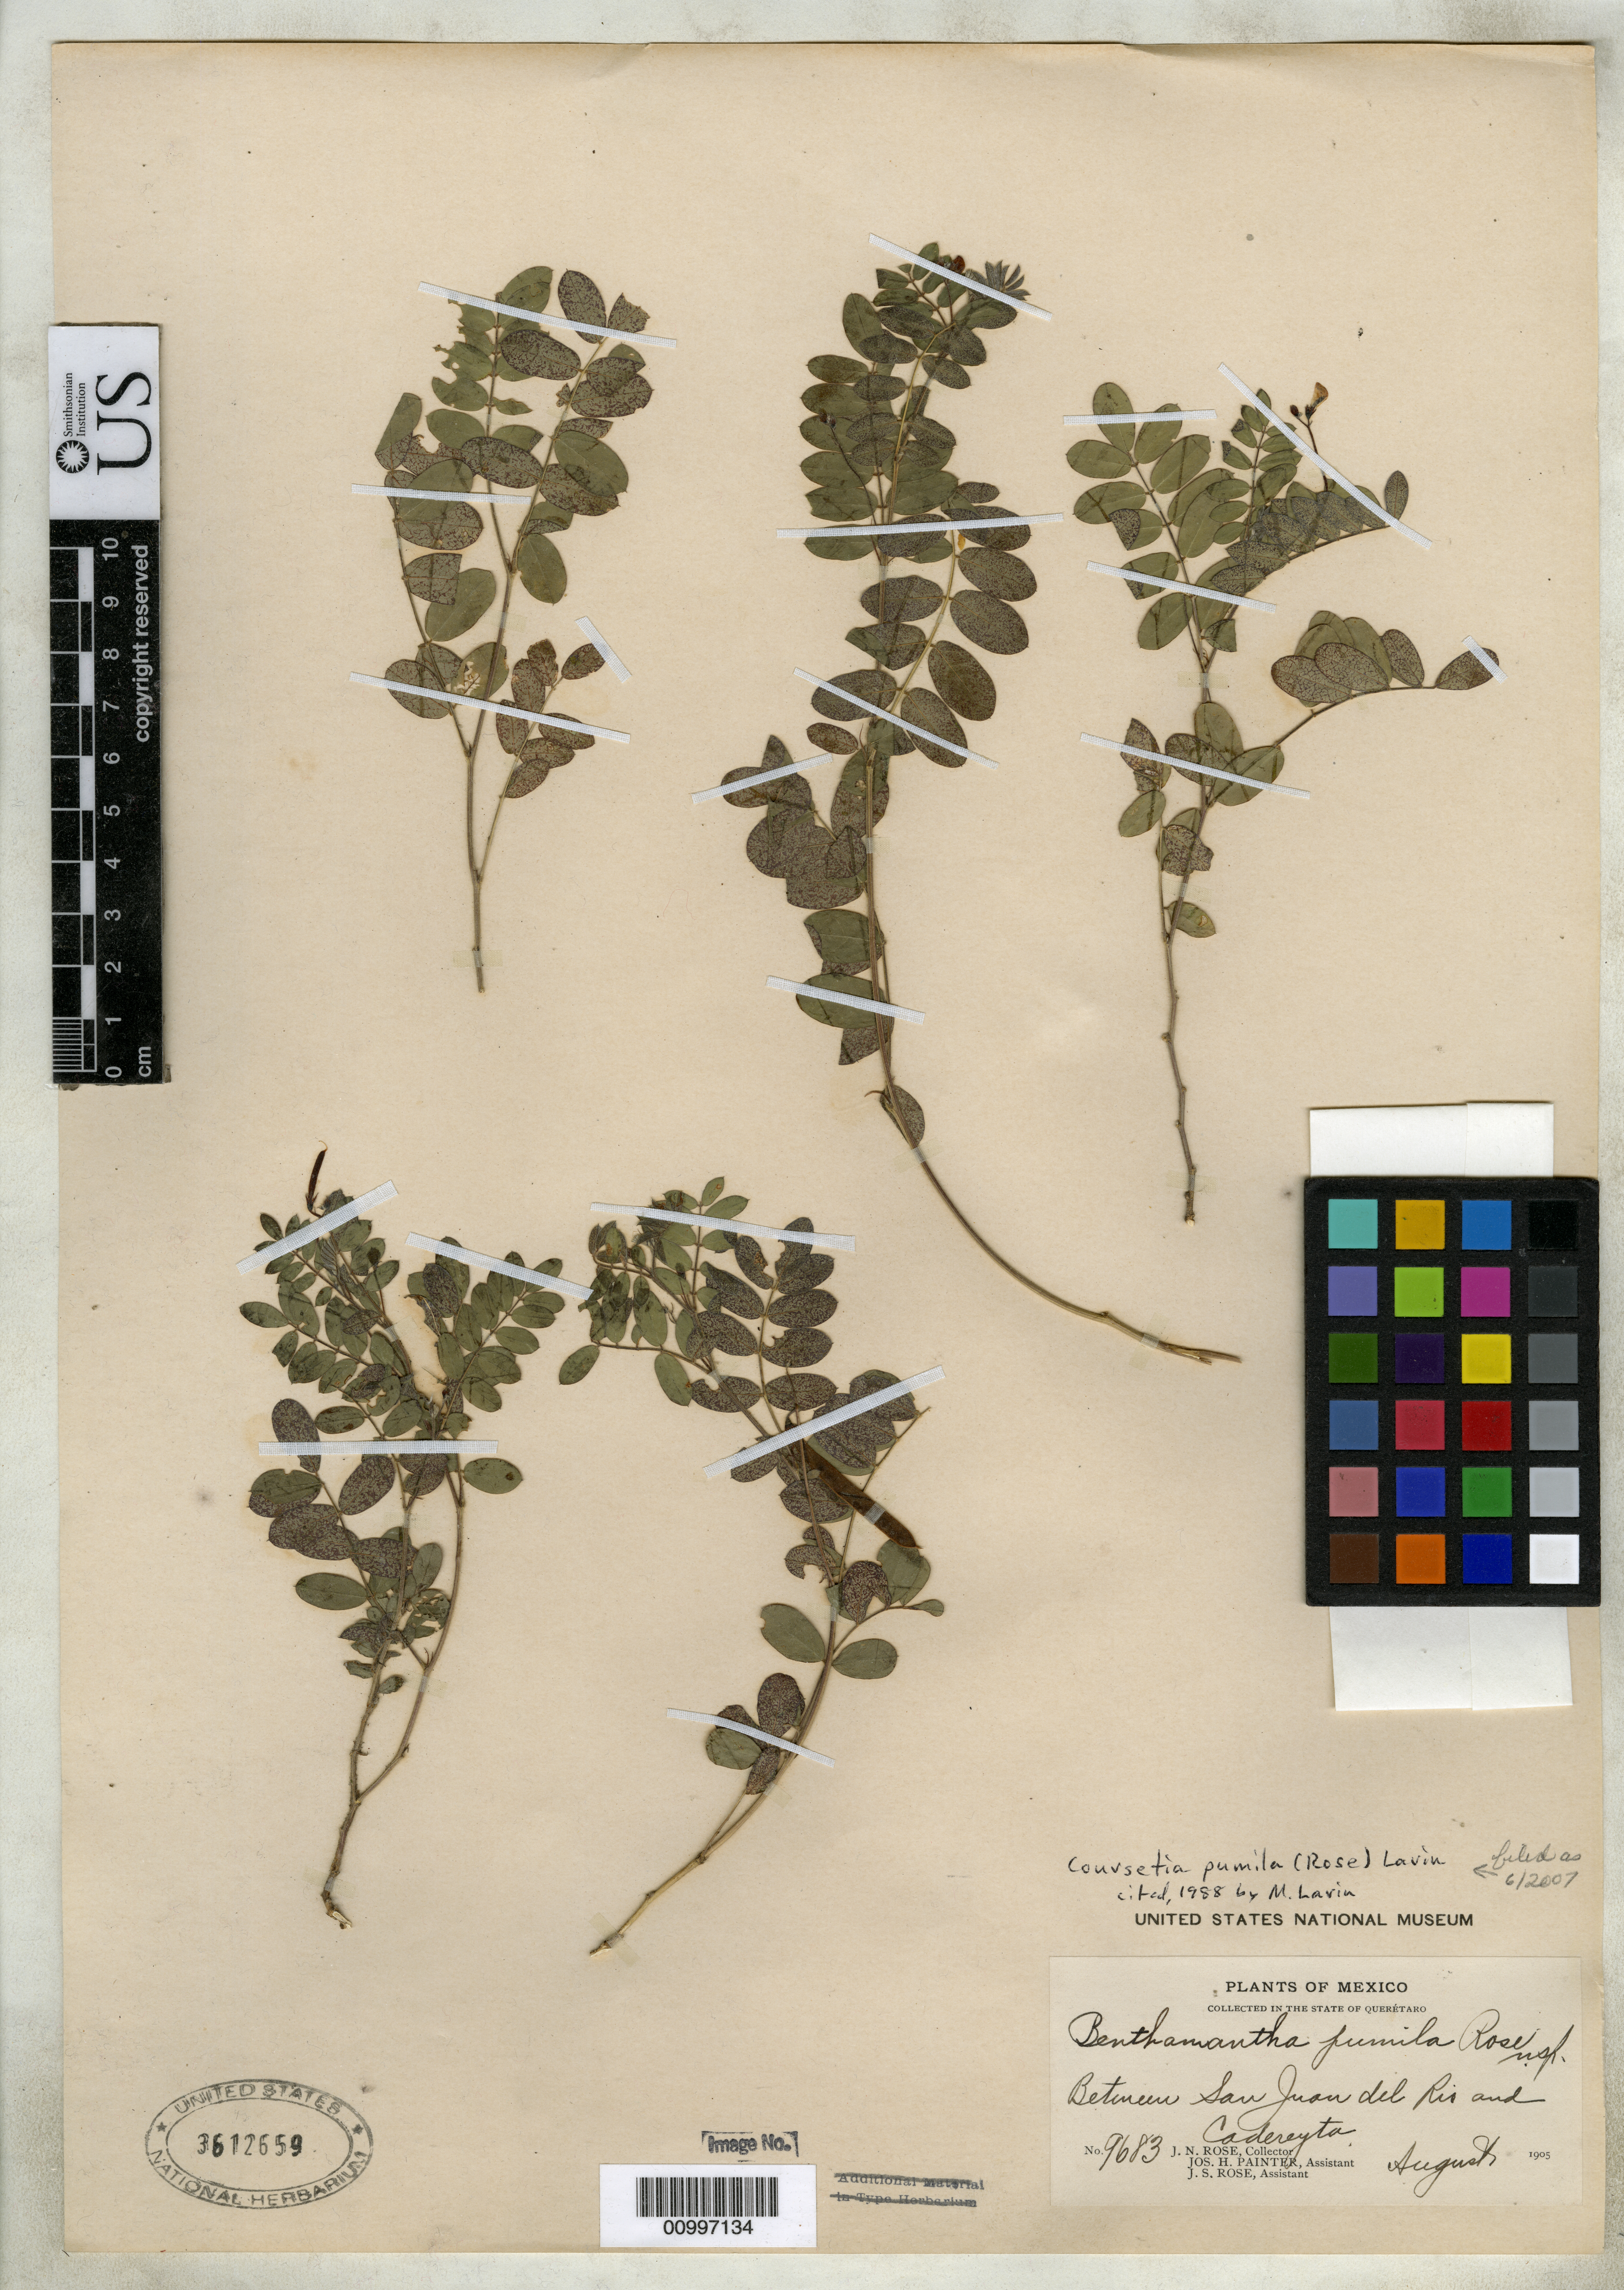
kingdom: Plantae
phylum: Tracheophyta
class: Magnoliopsida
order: Fabales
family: Fabaceae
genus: Benthamantha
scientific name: Benthamantha pumila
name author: Rose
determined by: Lavin, M.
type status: Isotype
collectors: J. N. Rose, J. H. Painter & J. S. Rose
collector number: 9683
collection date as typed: Aug 1905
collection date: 1905-08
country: Mexico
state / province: Querétaro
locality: Between San Juan del Rio and Cadereyta.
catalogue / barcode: US 3612659